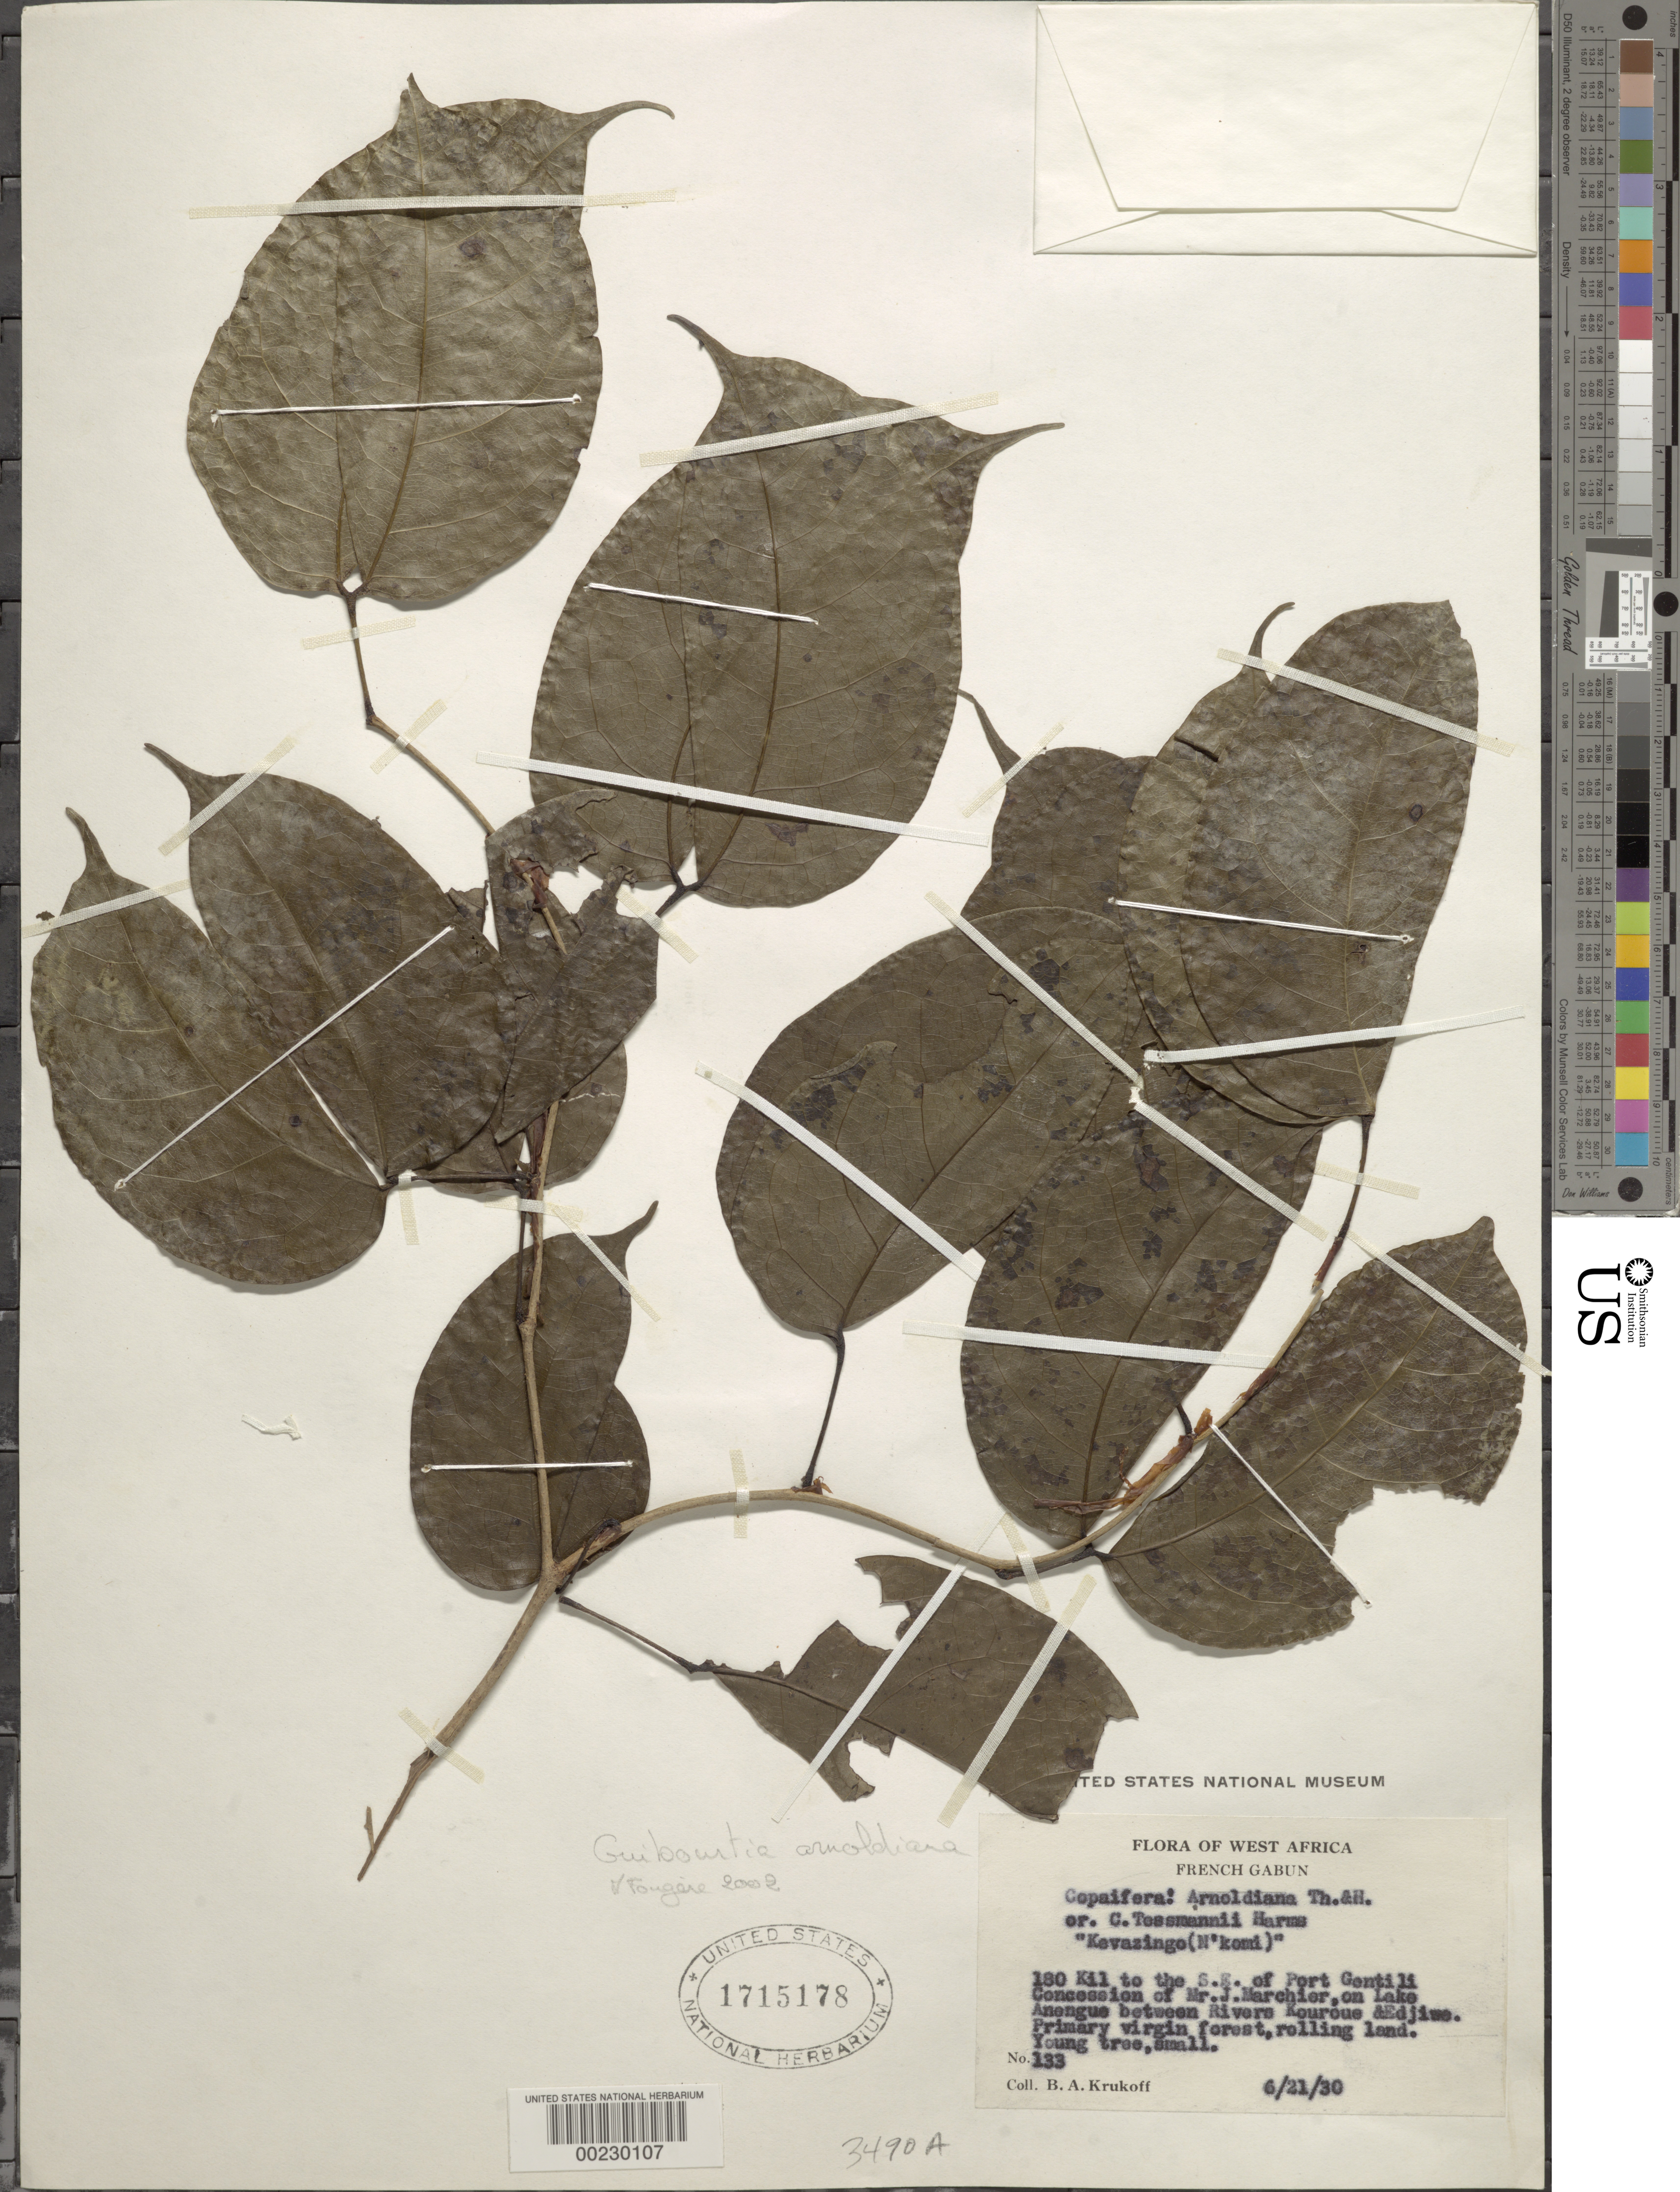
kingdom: Plantae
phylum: Tracheophyta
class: Magnoliopsida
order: Fabales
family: Fabaceae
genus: Guibourtia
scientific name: Guibourtia arnoldiana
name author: J. Léonard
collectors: B. A. Krukoff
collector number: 133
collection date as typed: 21 Jun 1930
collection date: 1930-06-21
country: Gabon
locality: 180 km to SE of Port Gentili Concession of Mr. J. Marchier, on Lake Anengue between rivers Kouroue and Edjiwe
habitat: Primary virgin forest, rolling land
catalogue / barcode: US 1715178